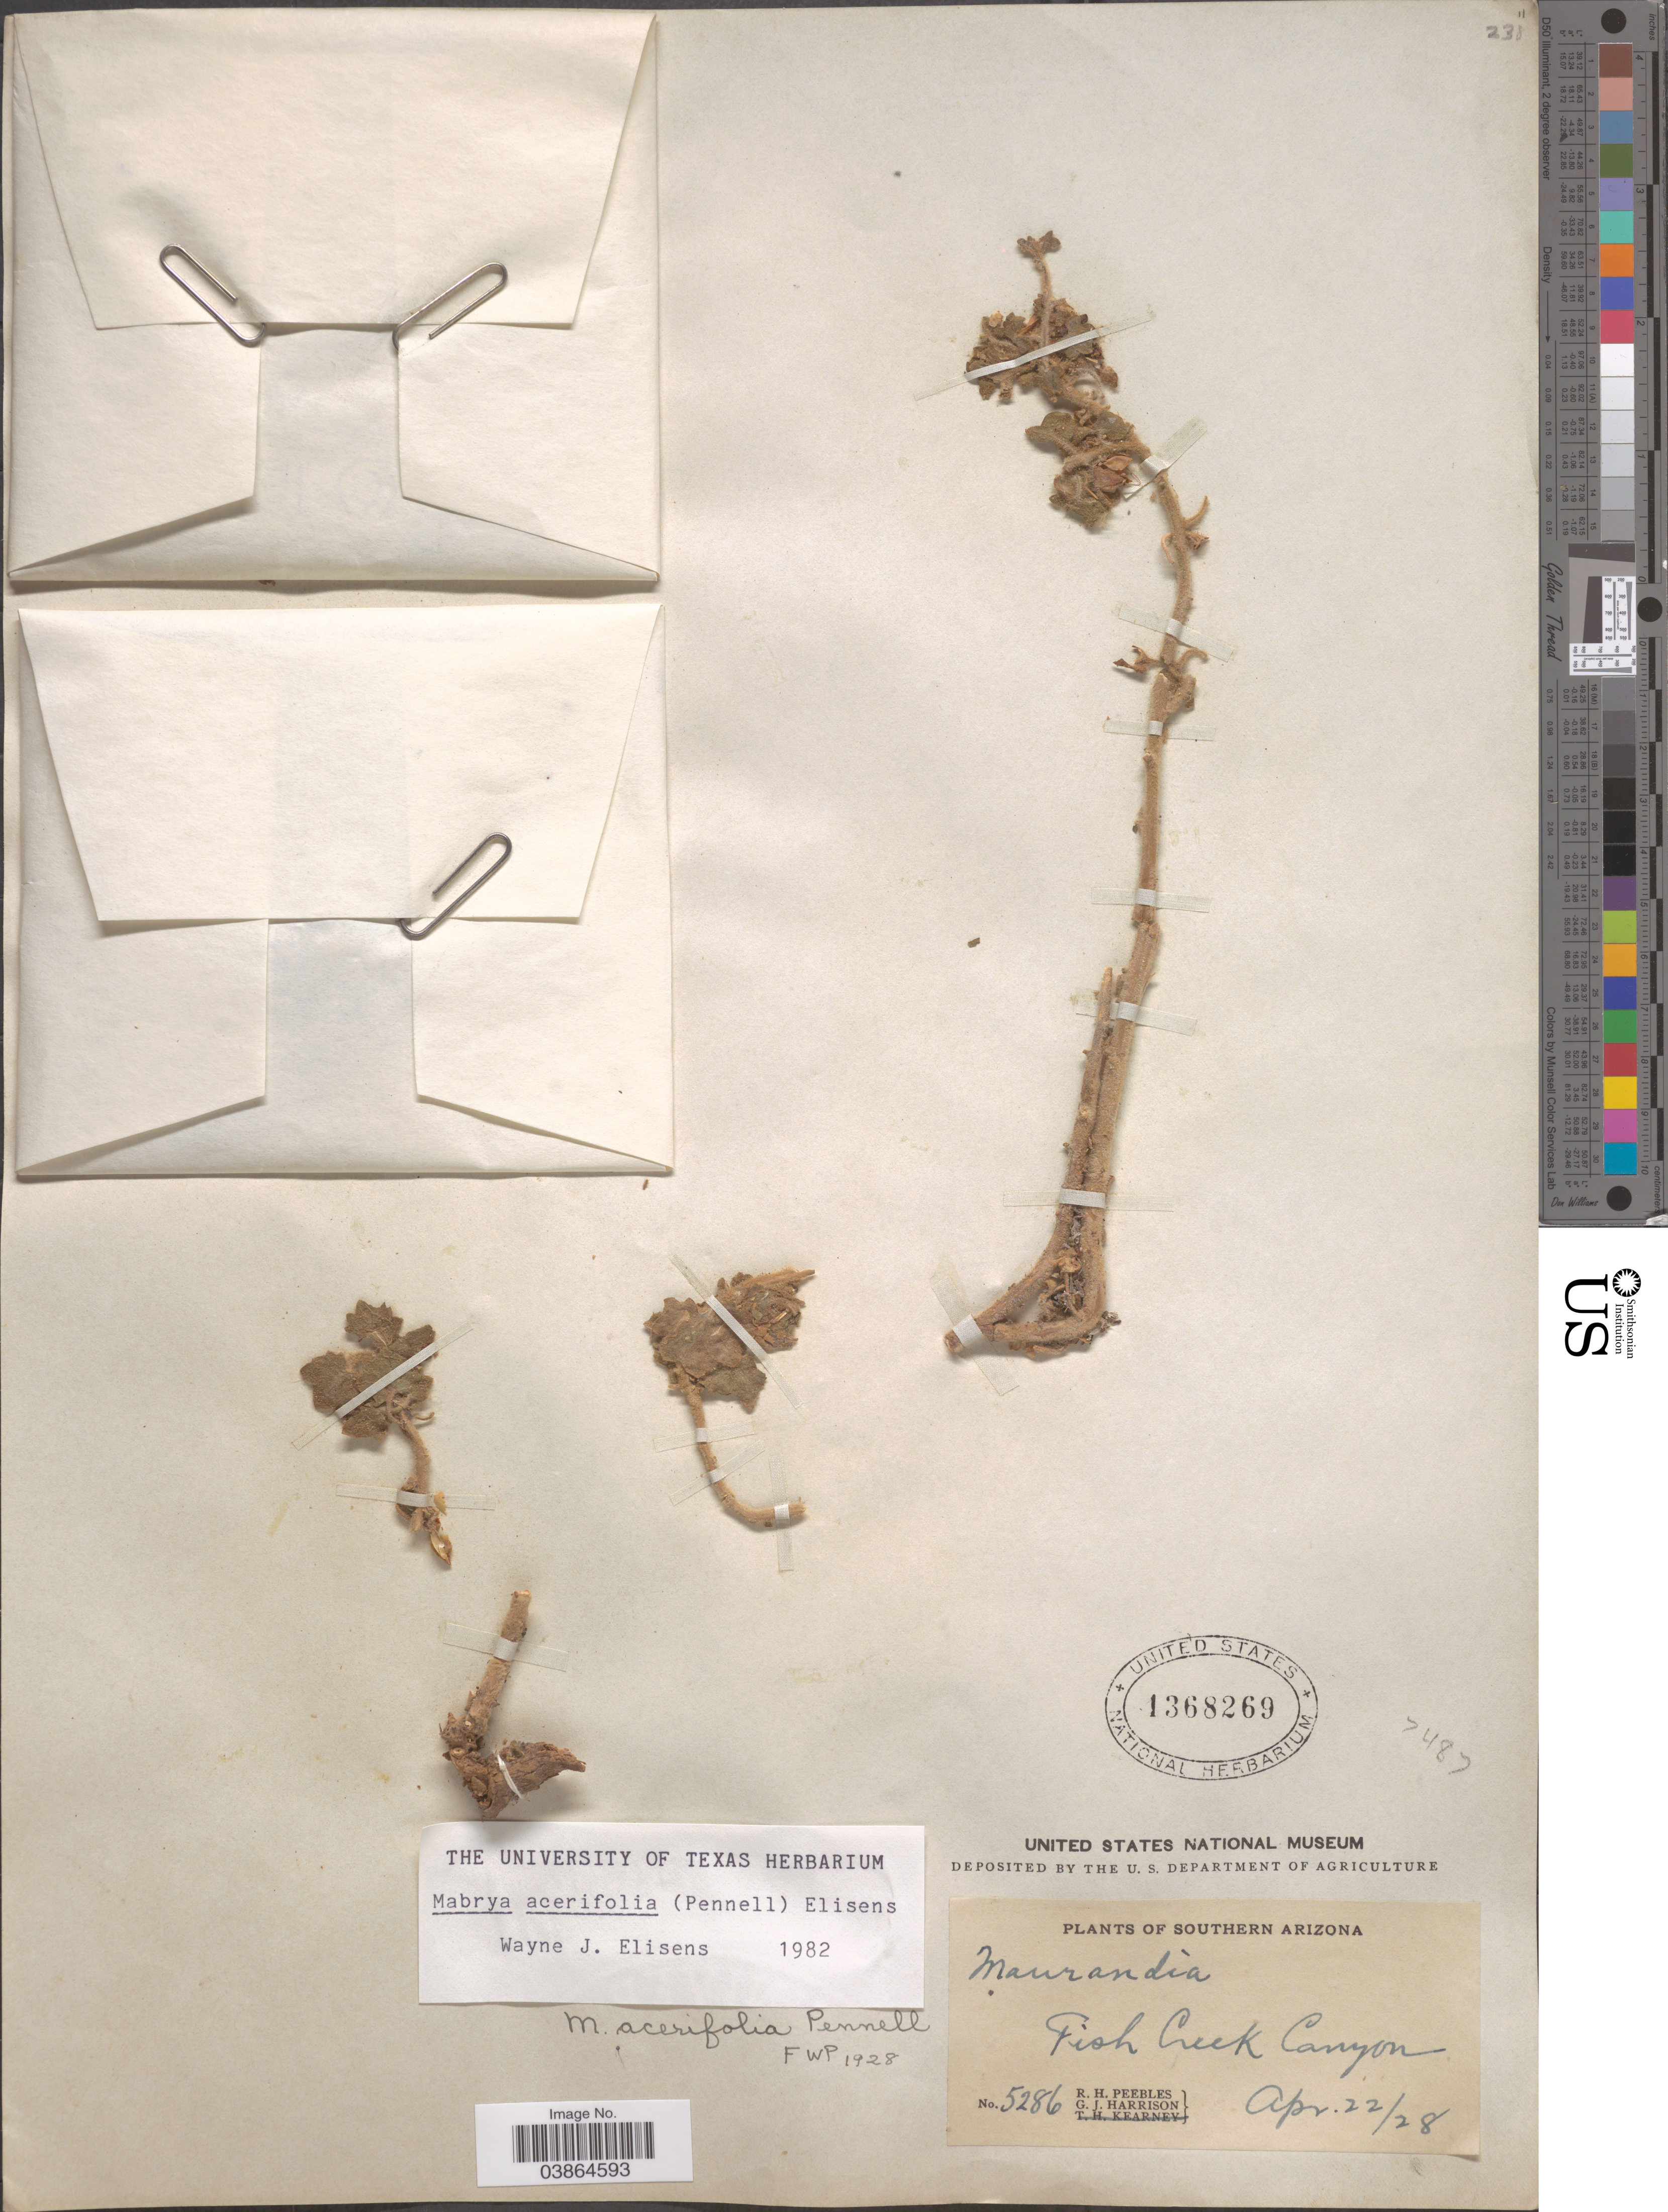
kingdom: Plantae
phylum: Tracheophyta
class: Magnoliopsida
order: Lamiales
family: Plantaginaceae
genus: Maurandya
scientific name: Maurandya acerifolia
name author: Pennell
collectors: R. H. Peebles & G. J. Harrison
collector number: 5286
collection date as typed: Transcribed d/m/y: 22/4/28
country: United States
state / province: Arizona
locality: Southern Arizona. Fish Creek Canyon.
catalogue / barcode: US 1368269